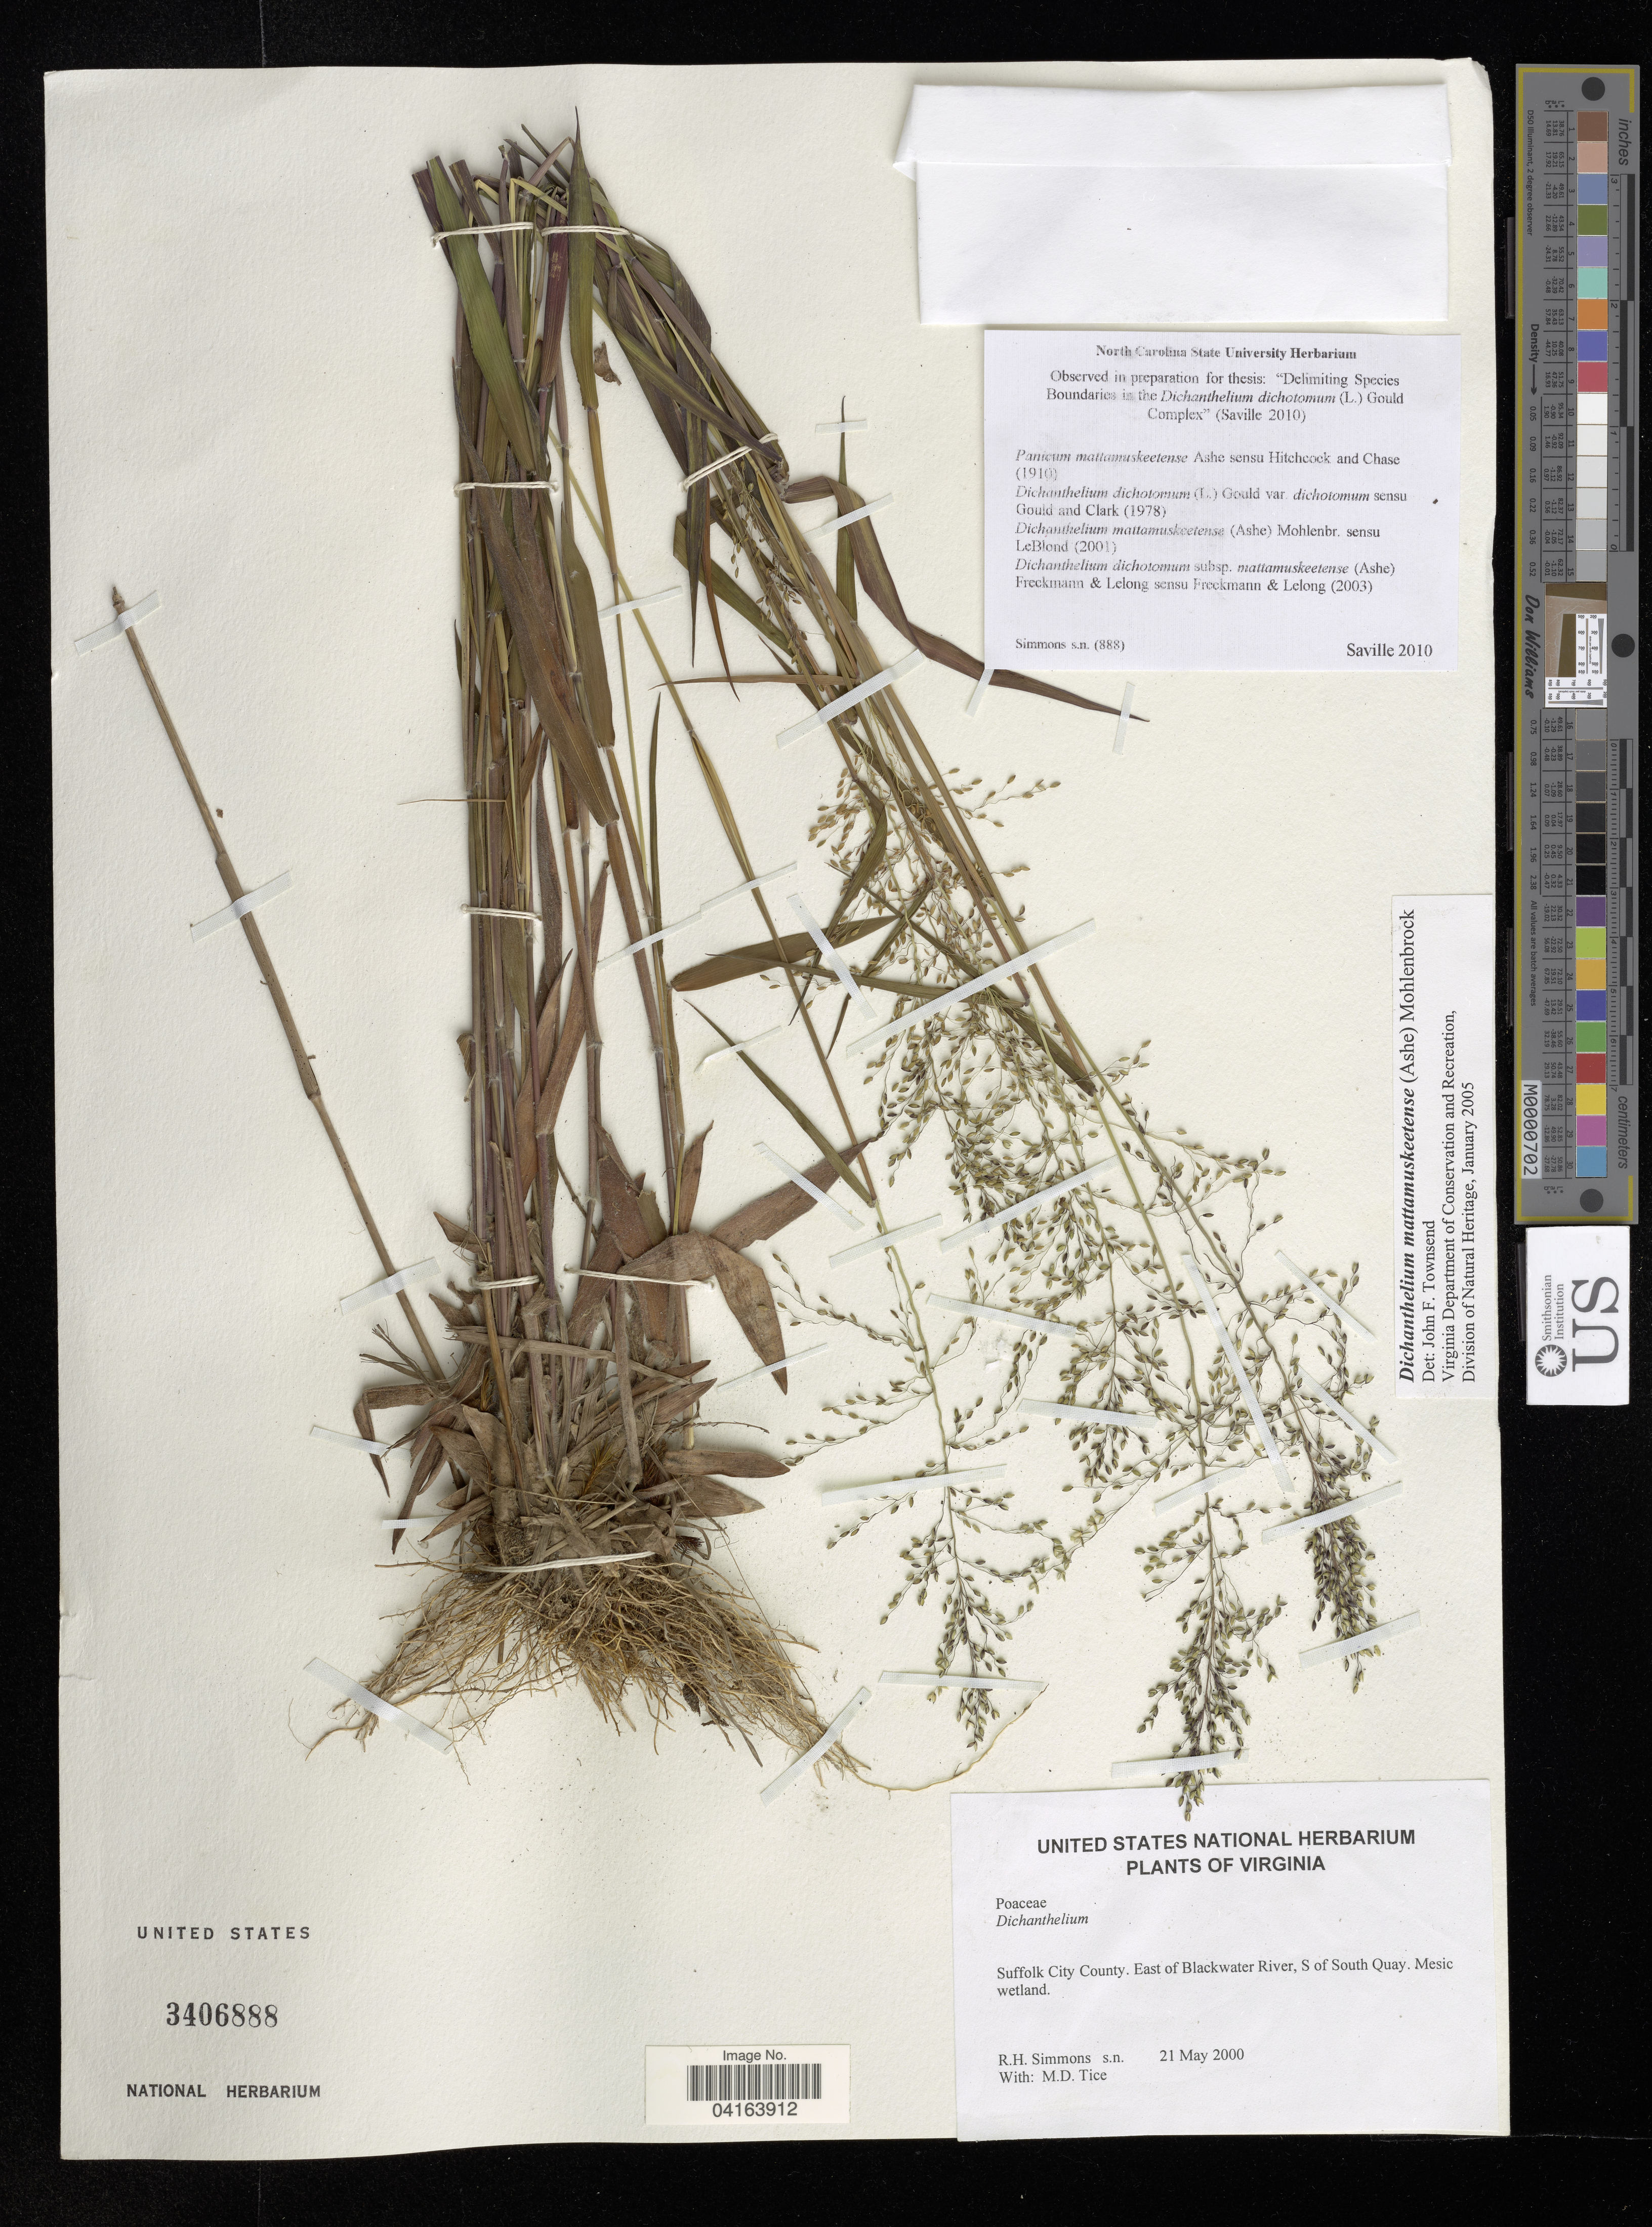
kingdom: Plantae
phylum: Tracheophyta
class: Liliopsida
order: Poales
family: Poaceae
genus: Dichanthelium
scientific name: Dichanthelium dichotomum subsp. mattamuskeetense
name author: (Ashe) Freckmann & Lelong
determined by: Saville, A. C., (NCSC), North Carolina State University (UNITED STATES)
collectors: R. H. Simmons & M. Tice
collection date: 2000-05-21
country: United States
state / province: Virginia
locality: Suffolk City County. East of Blackwater River, S of South Quay.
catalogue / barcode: US 3406888